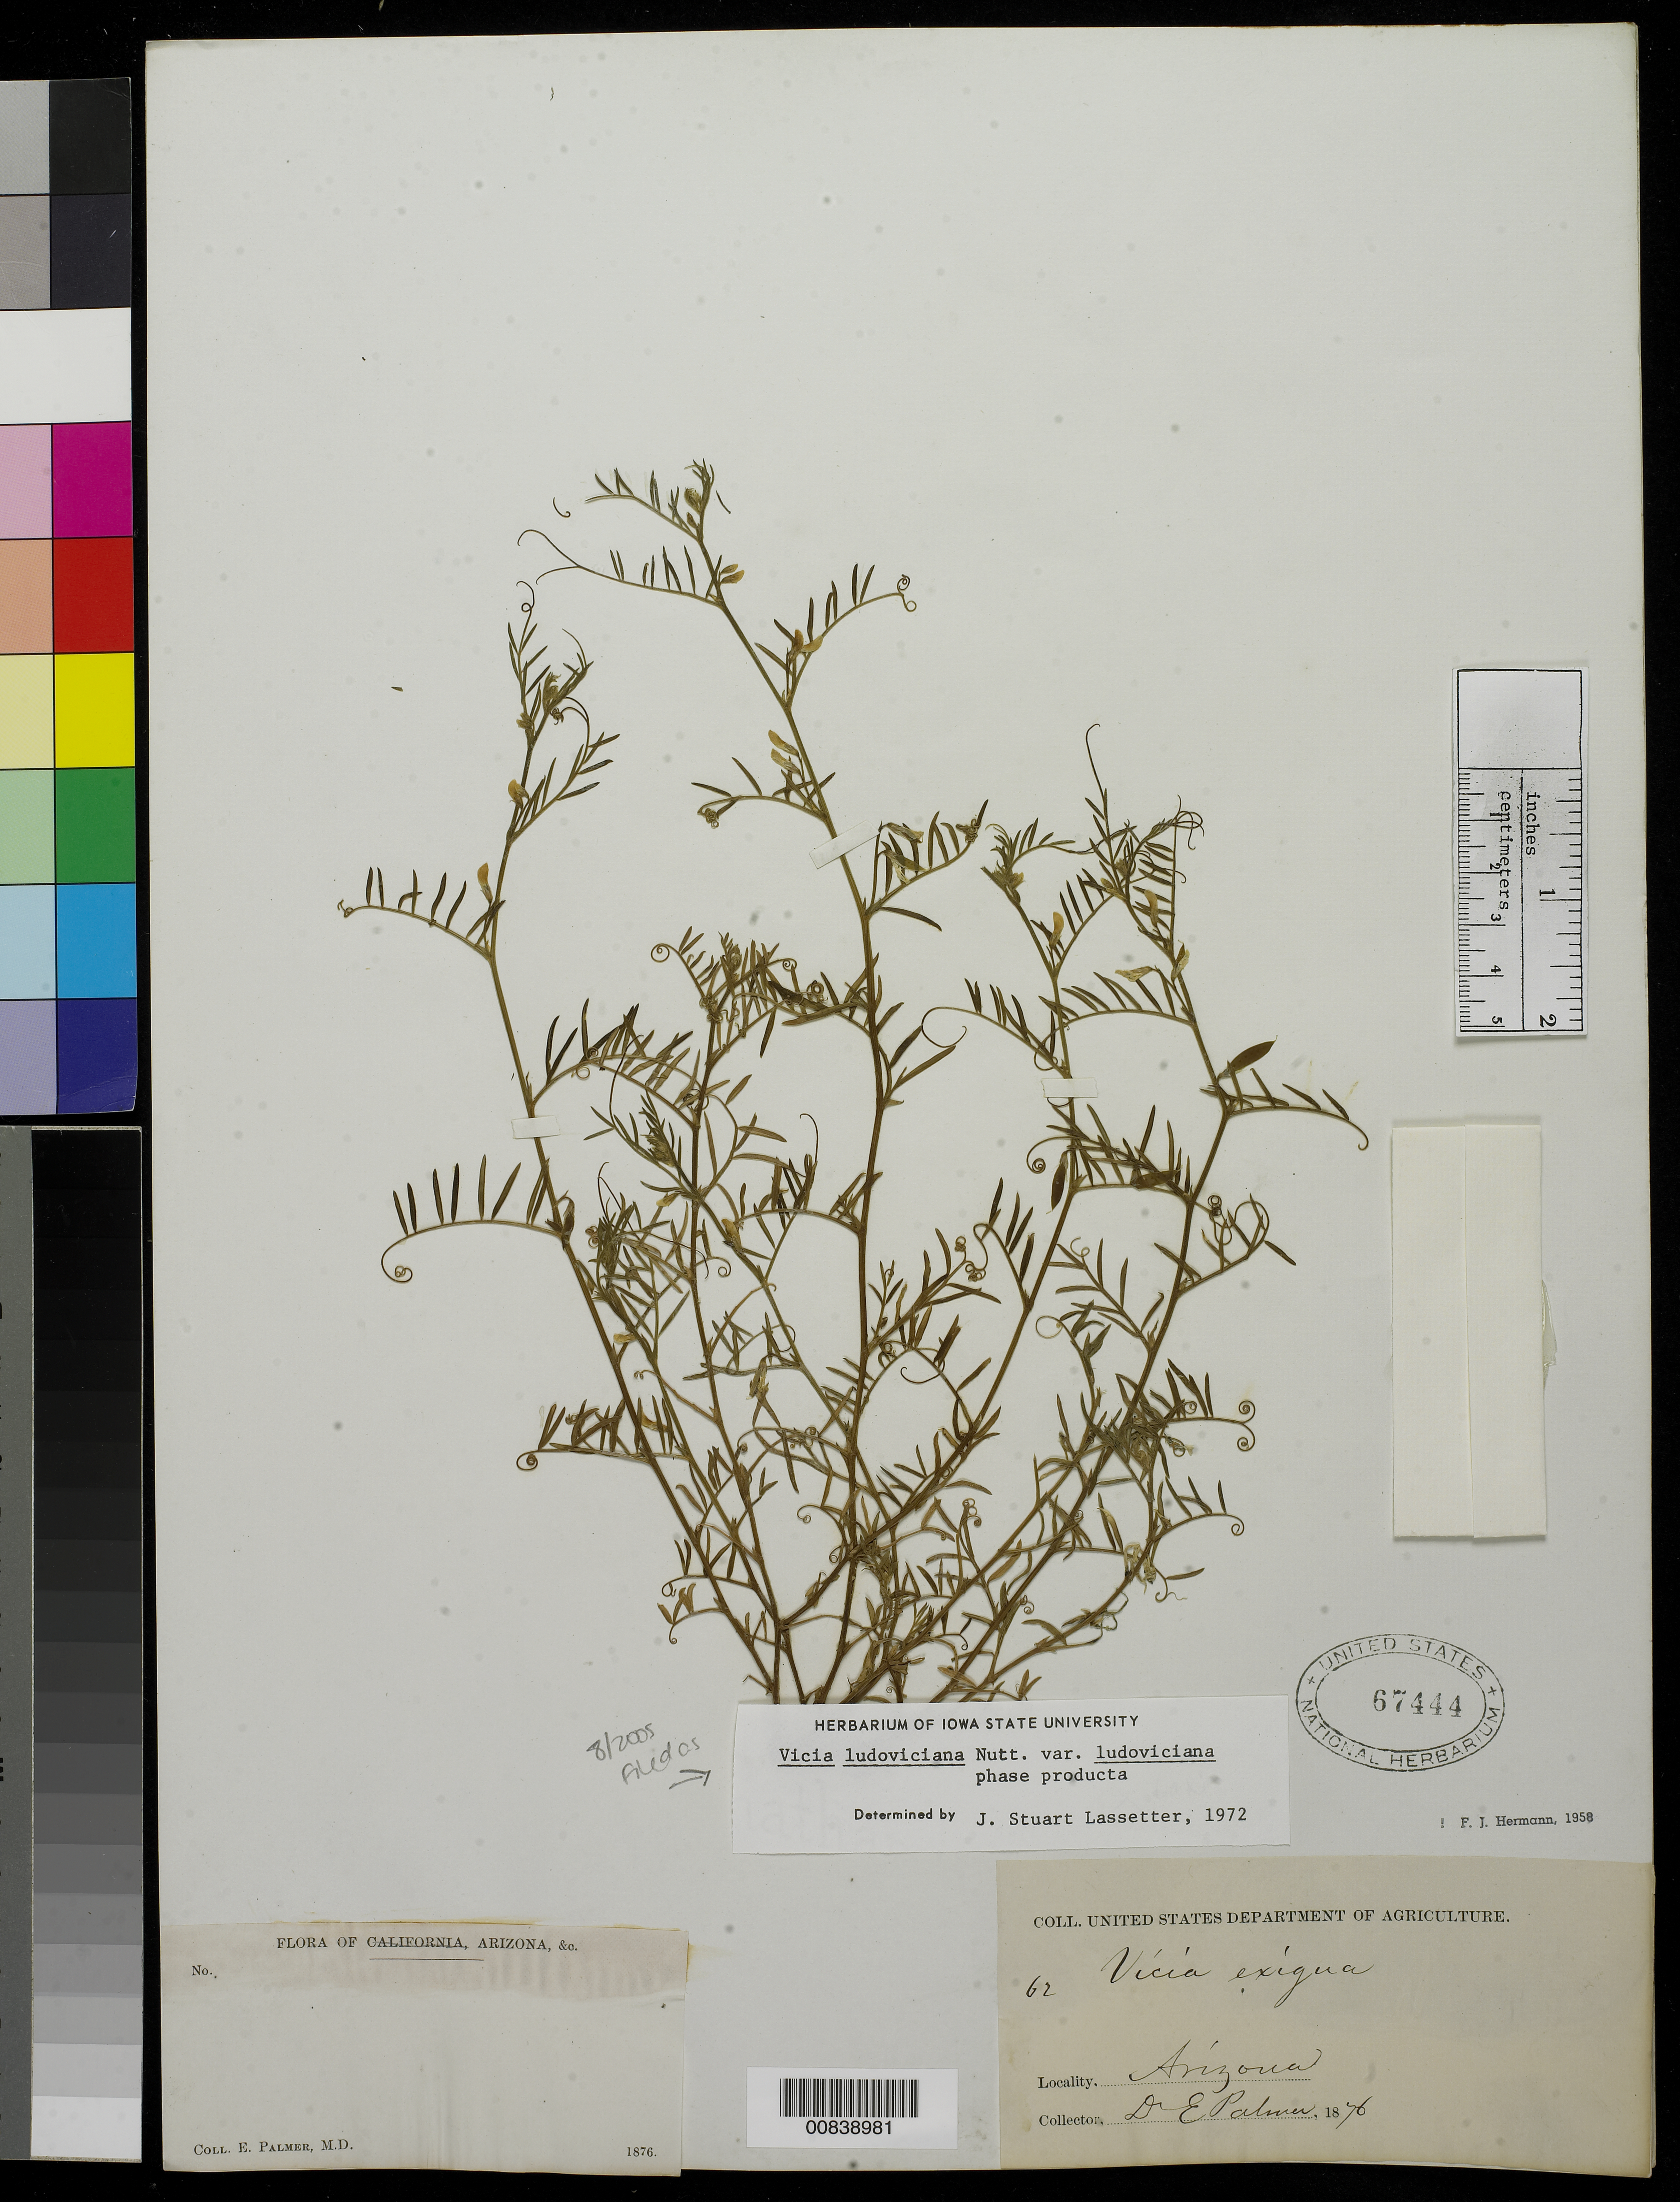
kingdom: Plantae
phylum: Tracheophyta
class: Magnoliopsida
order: Fabales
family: Fabaceae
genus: Vicia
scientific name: Vicia ludoviciana var. ludoviciana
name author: Nutt. ex Torr. & A. Gray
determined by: Lassetter, J. Stuart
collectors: E. Palmer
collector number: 62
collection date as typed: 1876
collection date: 1876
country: United States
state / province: Arizona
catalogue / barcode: US 67444